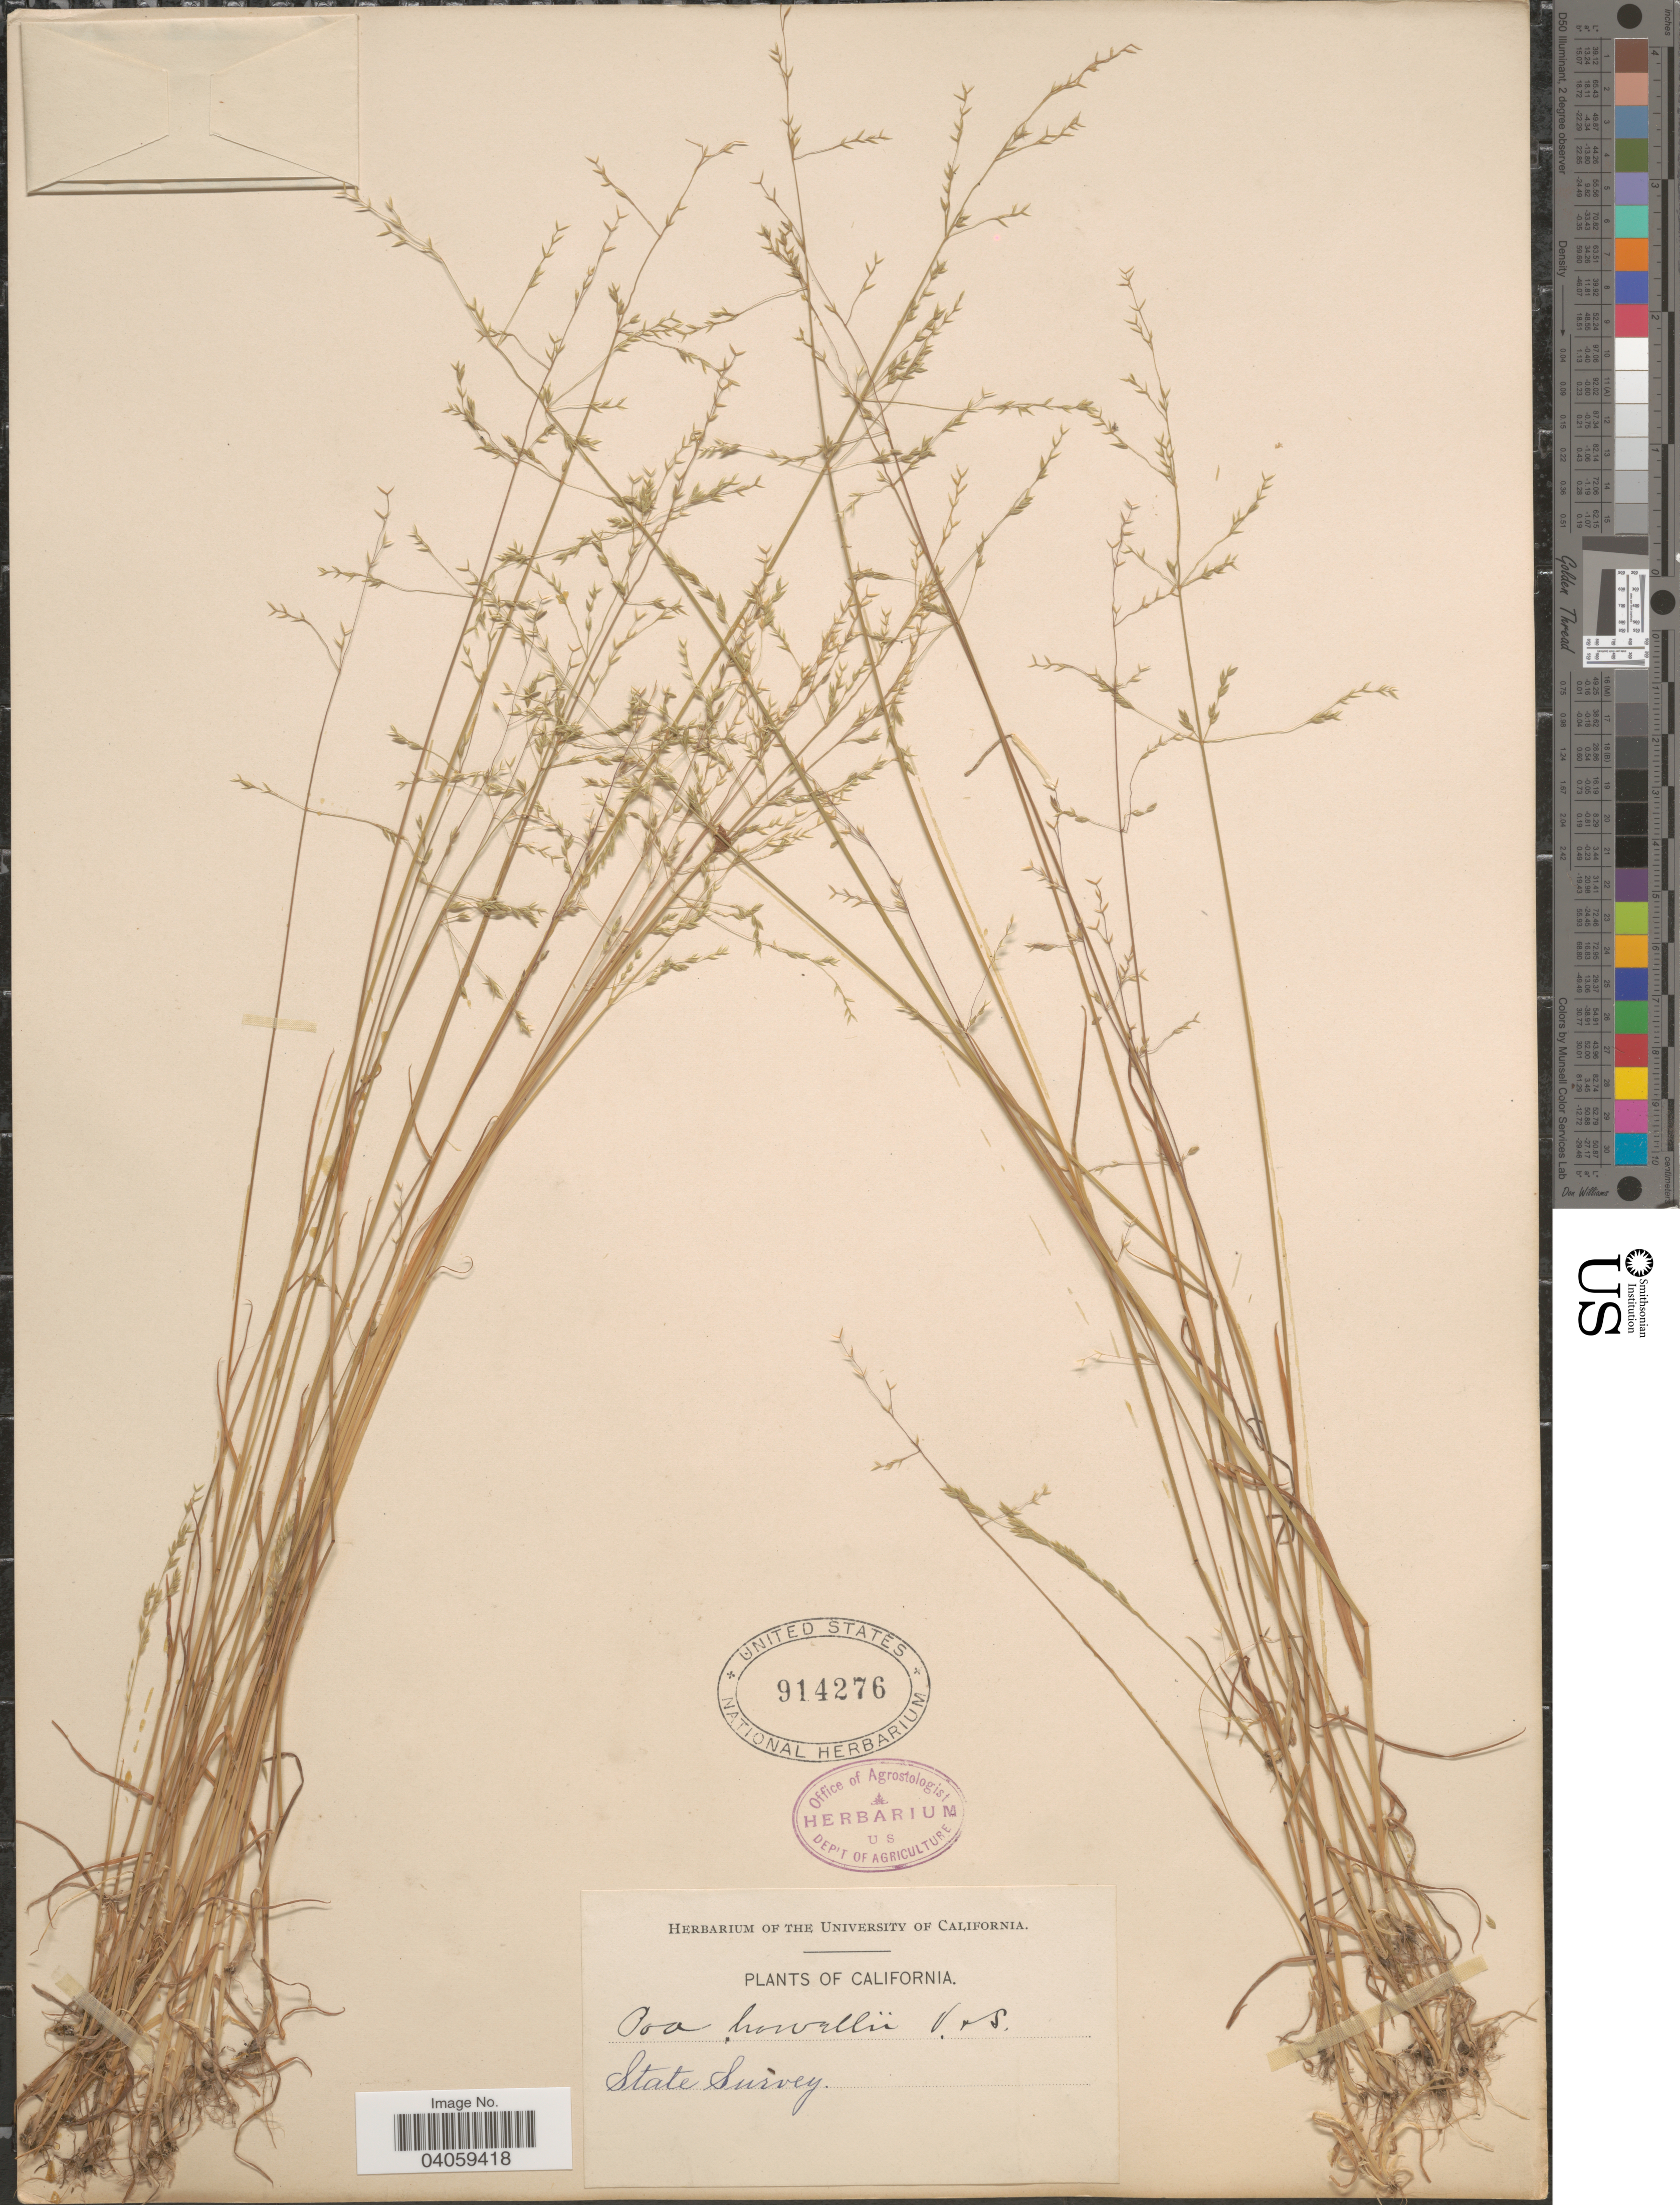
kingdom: Plantae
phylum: Tracheophyta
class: Liliopsida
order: Poales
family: Poaceae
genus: Poa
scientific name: Poa howellii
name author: Vasey & Scribn.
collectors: ex herb. Univ. of California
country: United States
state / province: California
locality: State Survey.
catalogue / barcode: US 914276